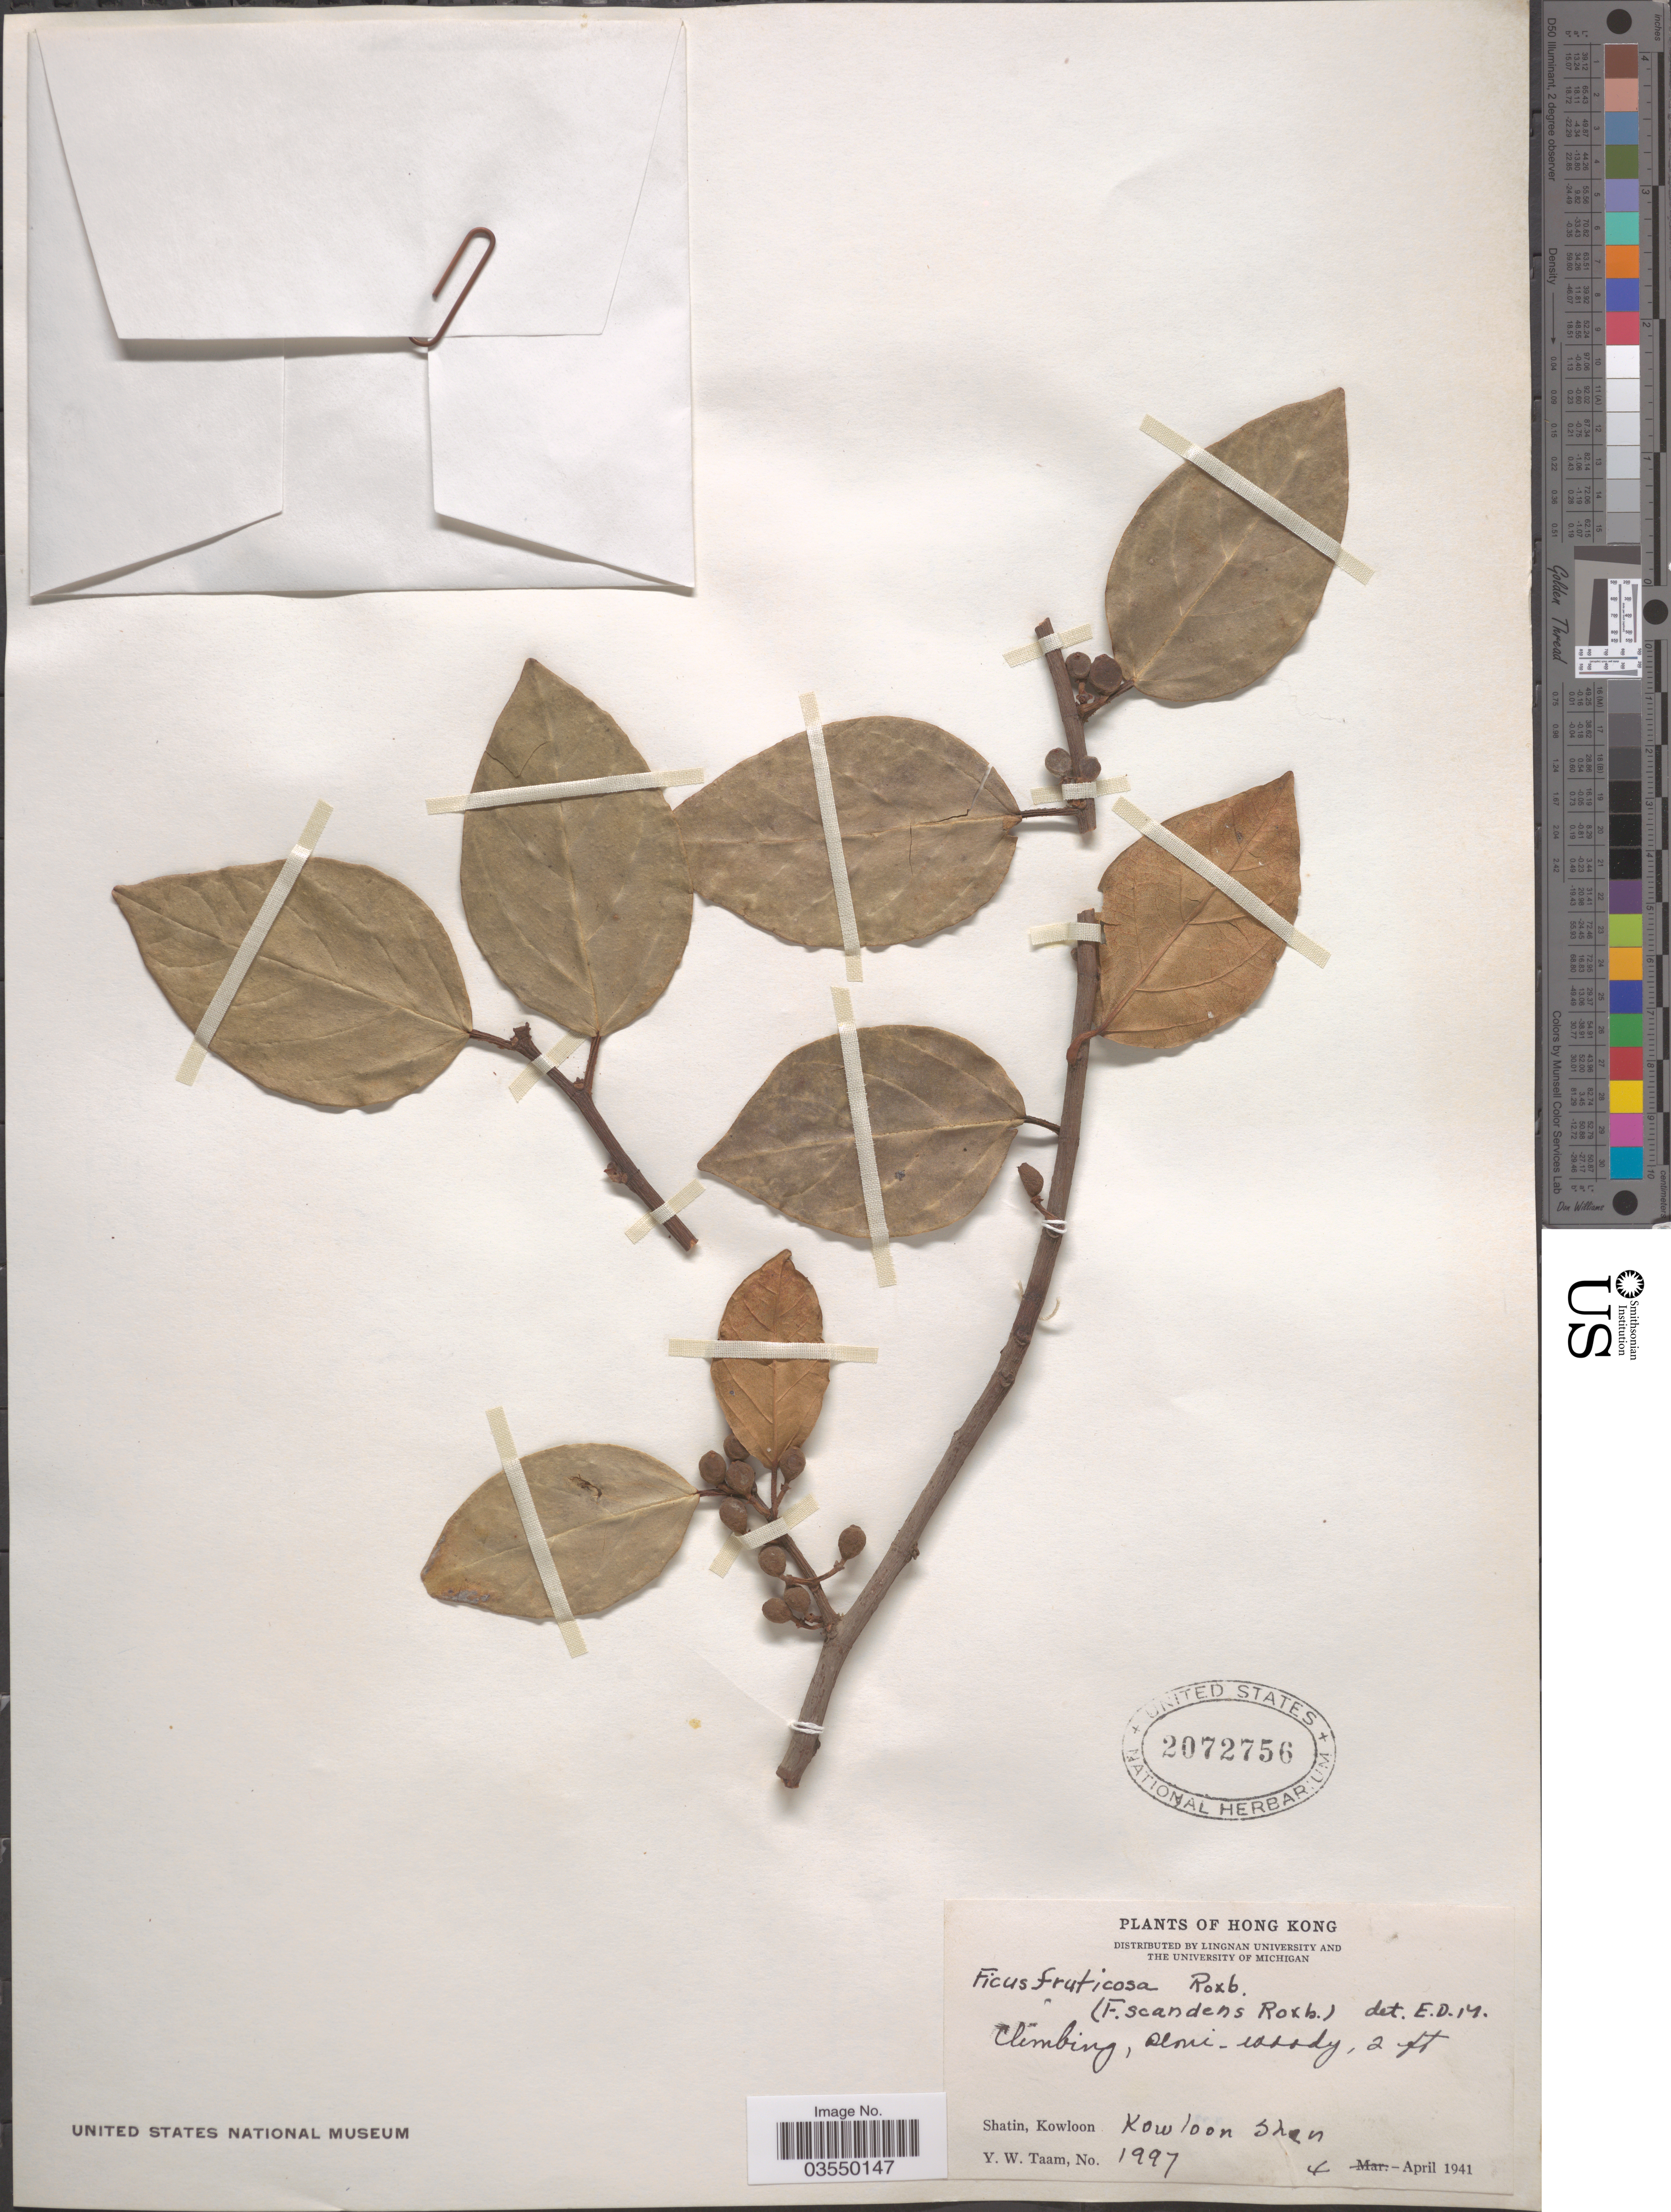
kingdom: Plantae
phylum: Tracheophyta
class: Magnoliopsida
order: Rosales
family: Moraceae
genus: Ficus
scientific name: Ficus hederacea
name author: Roxb.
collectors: Y. W. Taam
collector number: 1997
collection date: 1941-04-04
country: China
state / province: Hong Kong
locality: Shatin, Kowloon. Kowloon Shan.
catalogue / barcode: US 2072756